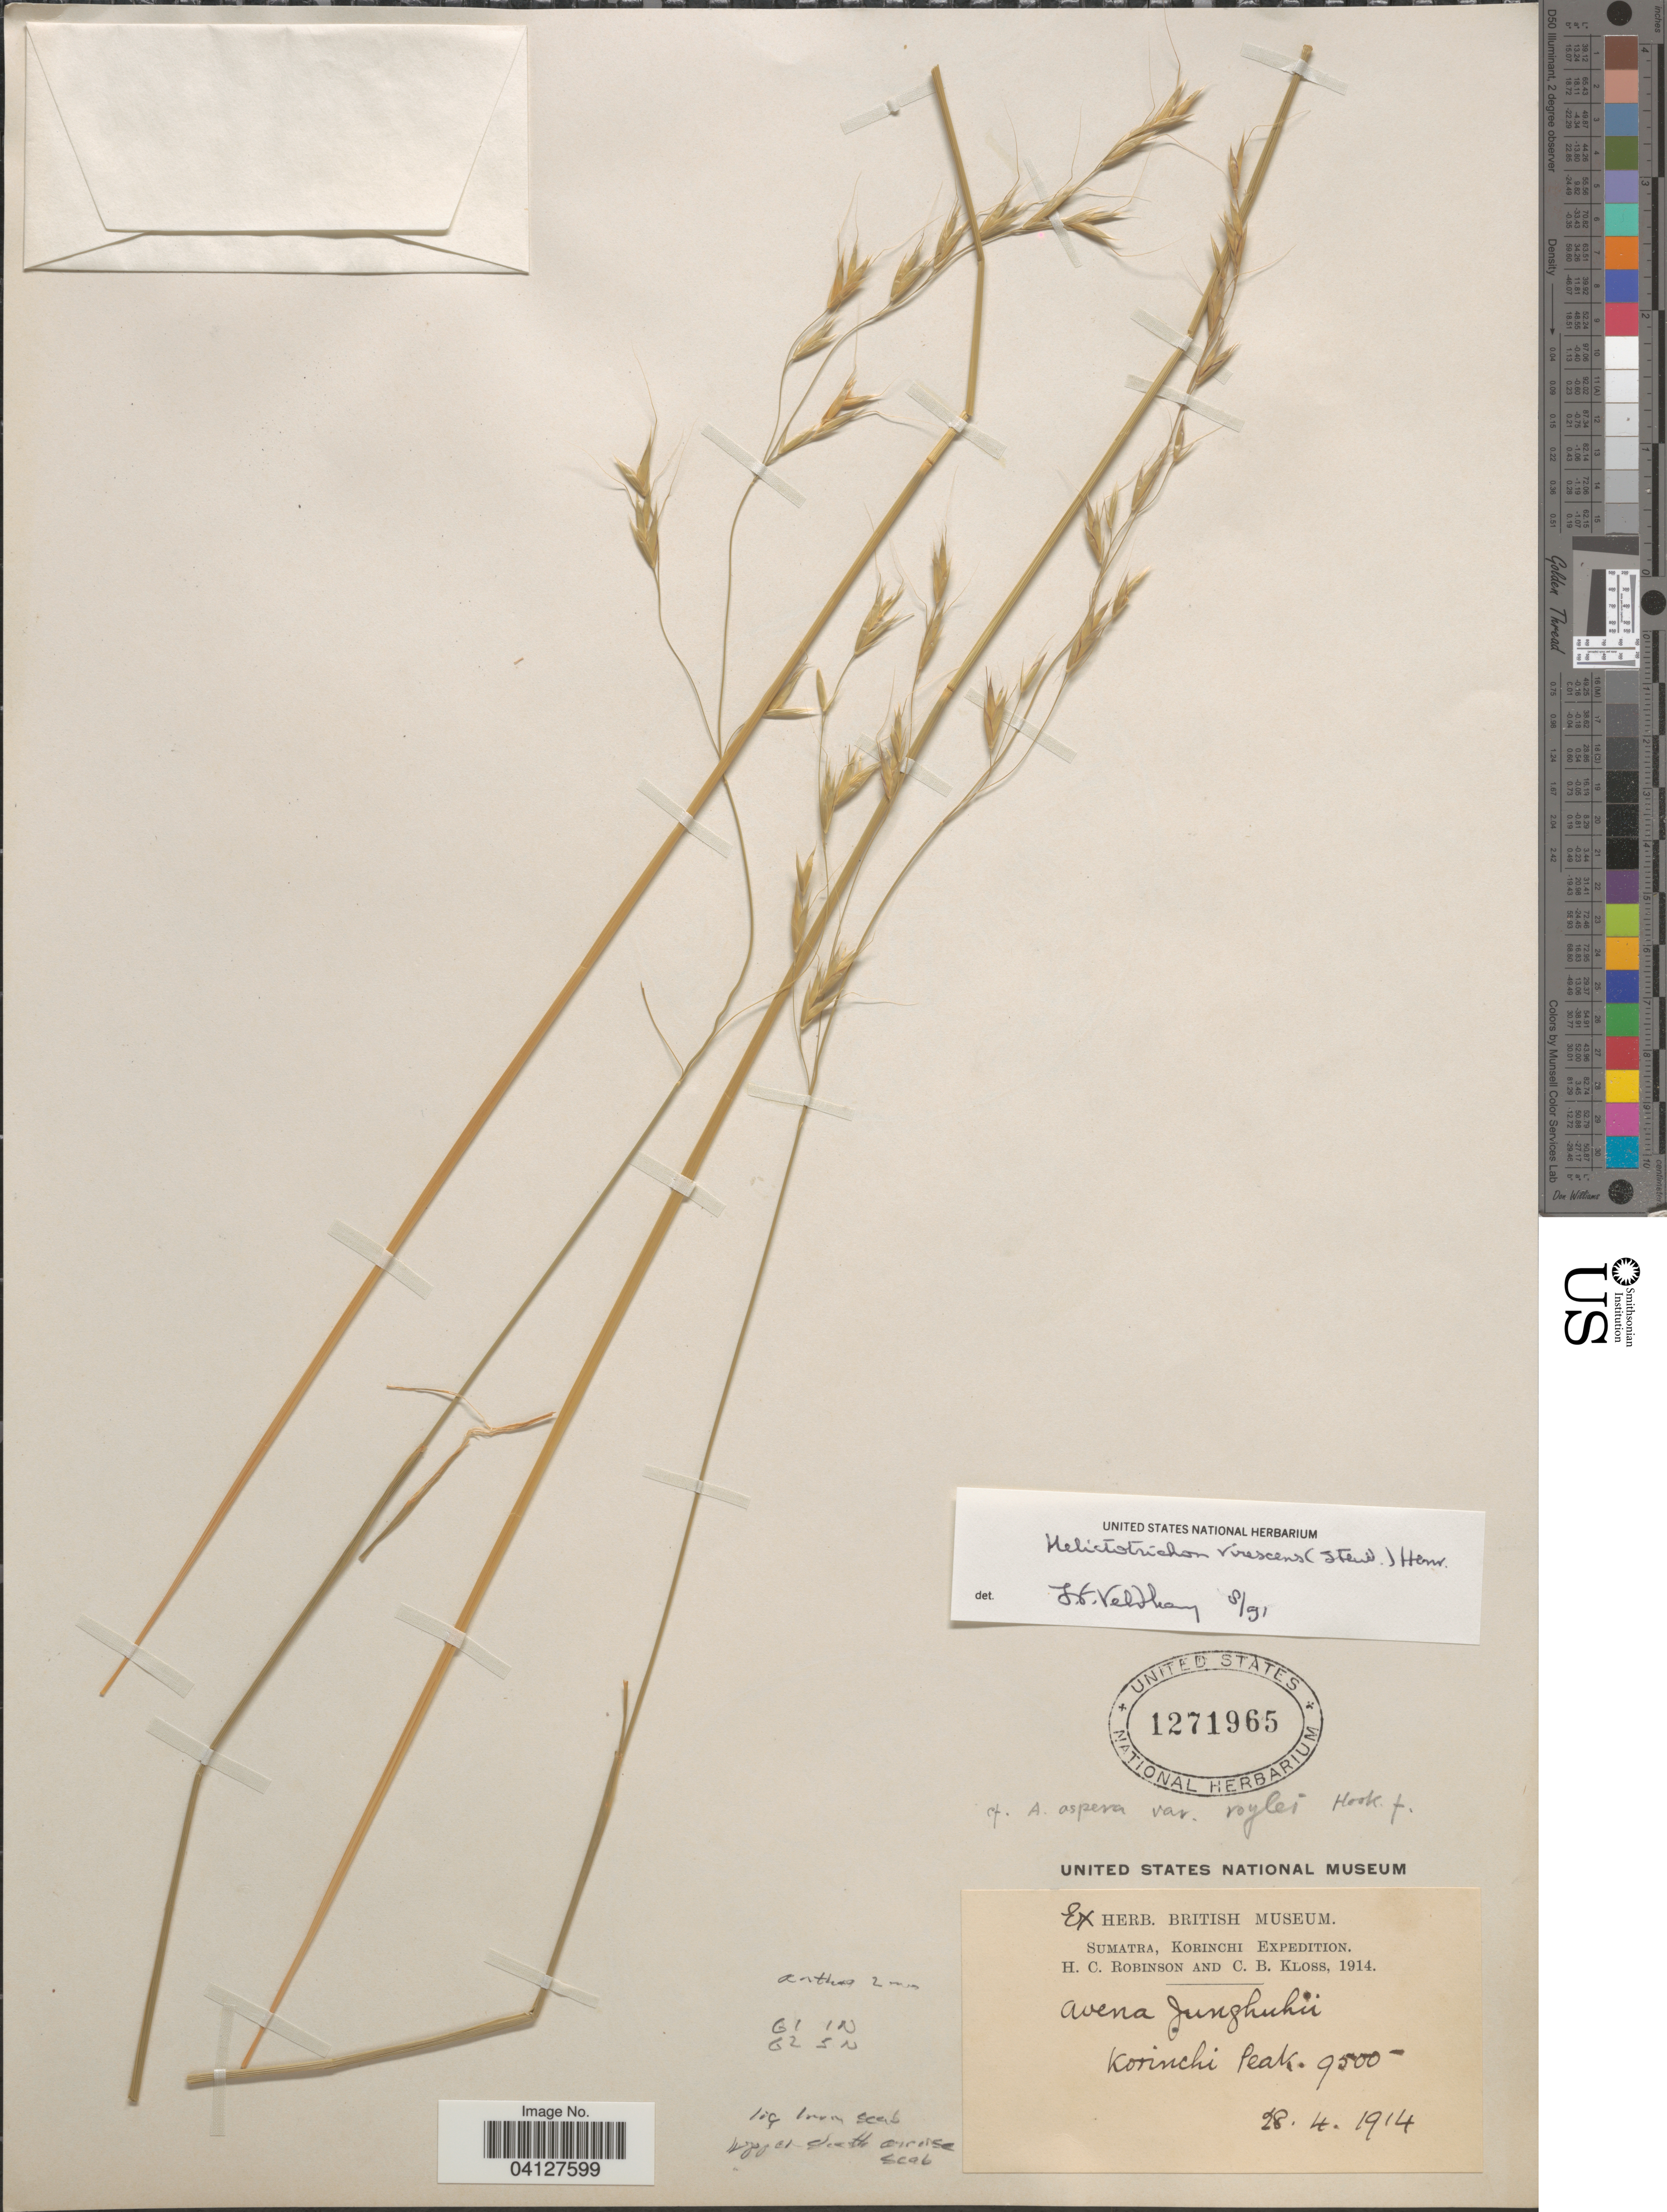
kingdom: Plantae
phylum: Tracheophyta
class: Liliopsida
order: Poales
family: Poaceae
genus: Helictotrichon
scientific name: Helictotrichon virescens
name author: (Nees ex Steud.) Henr.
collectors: H. C. Robinson & C. Kloss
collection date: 1914-04-28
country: Indonesia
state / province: Sumatra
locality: Korinchi Expedition. Korinchi Peak.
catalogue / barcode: US 1271965